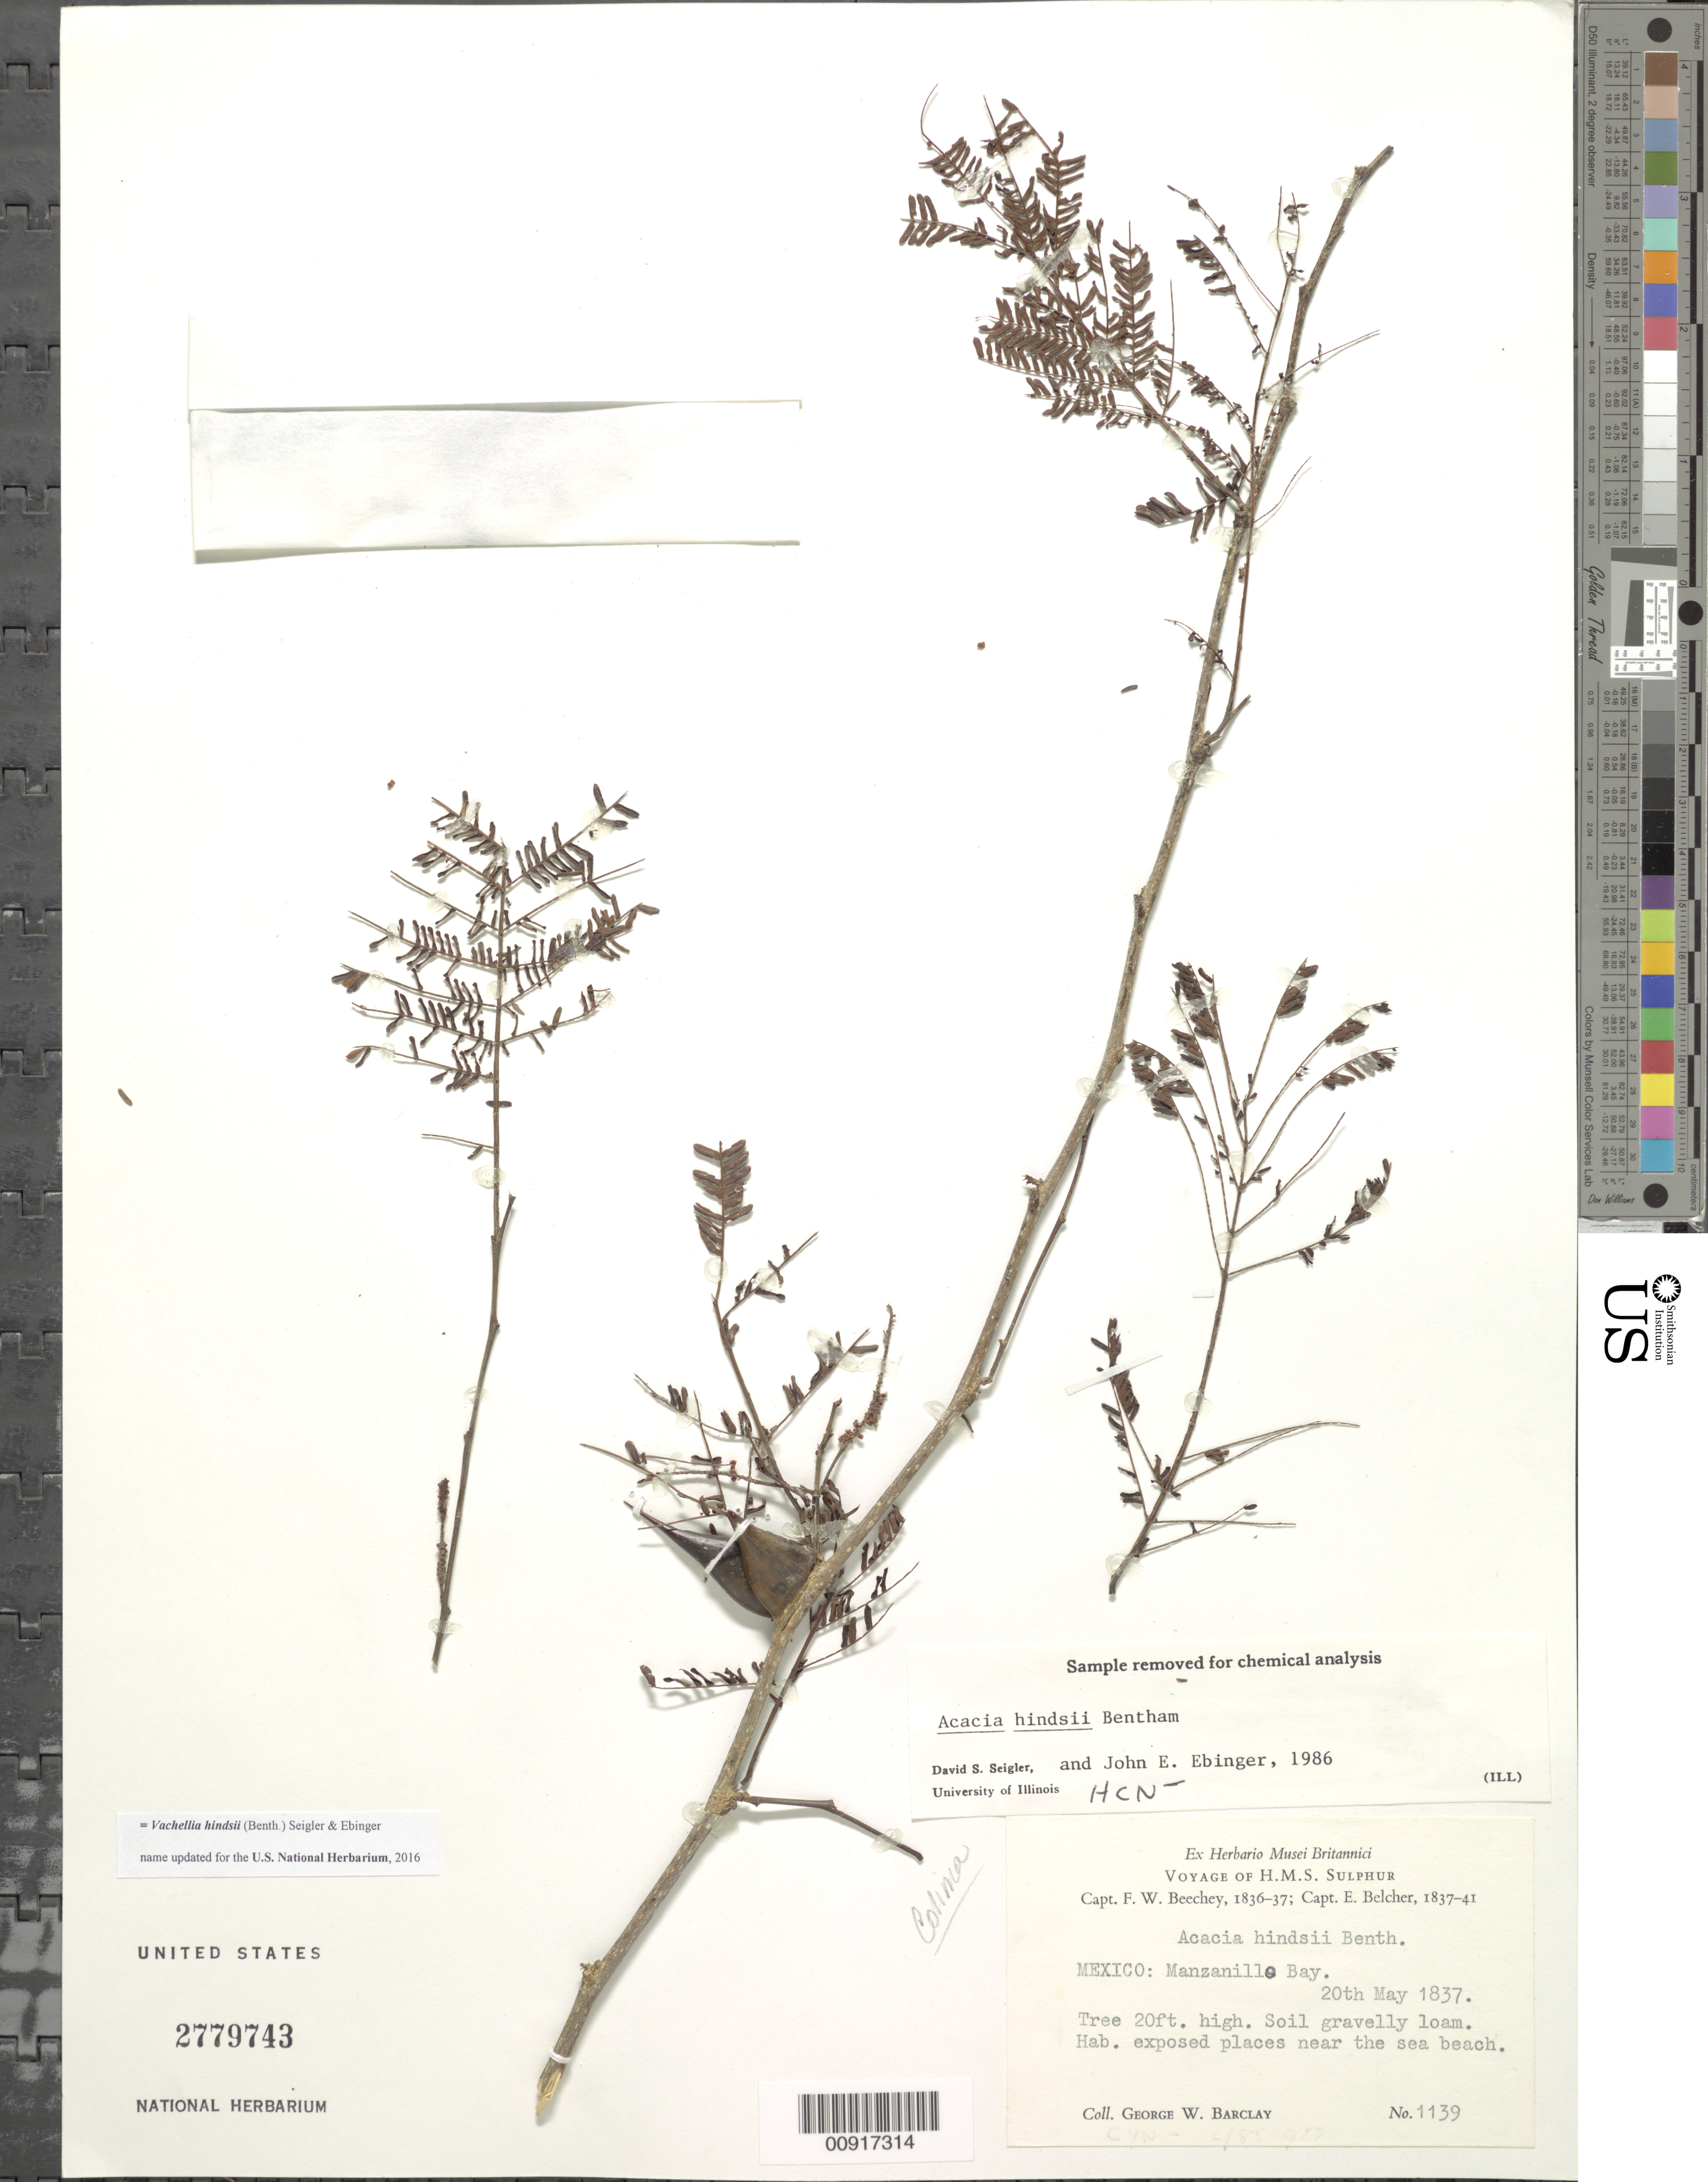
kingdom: Plantae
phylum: Tracheophyta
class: Magnoliopsida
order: Fabales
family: Fabaceae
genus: Vachellia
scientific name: Vachellia hindsii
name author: (Benth.) Seigler & Ebinger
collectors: G. W. Barclay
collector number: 1139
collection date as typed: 20 May 1837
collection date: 1837-05-20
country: Mexico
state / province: Colima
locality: Manzanillo Bay.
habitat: Exposed places near the sea beach.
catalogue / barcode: US 2779743